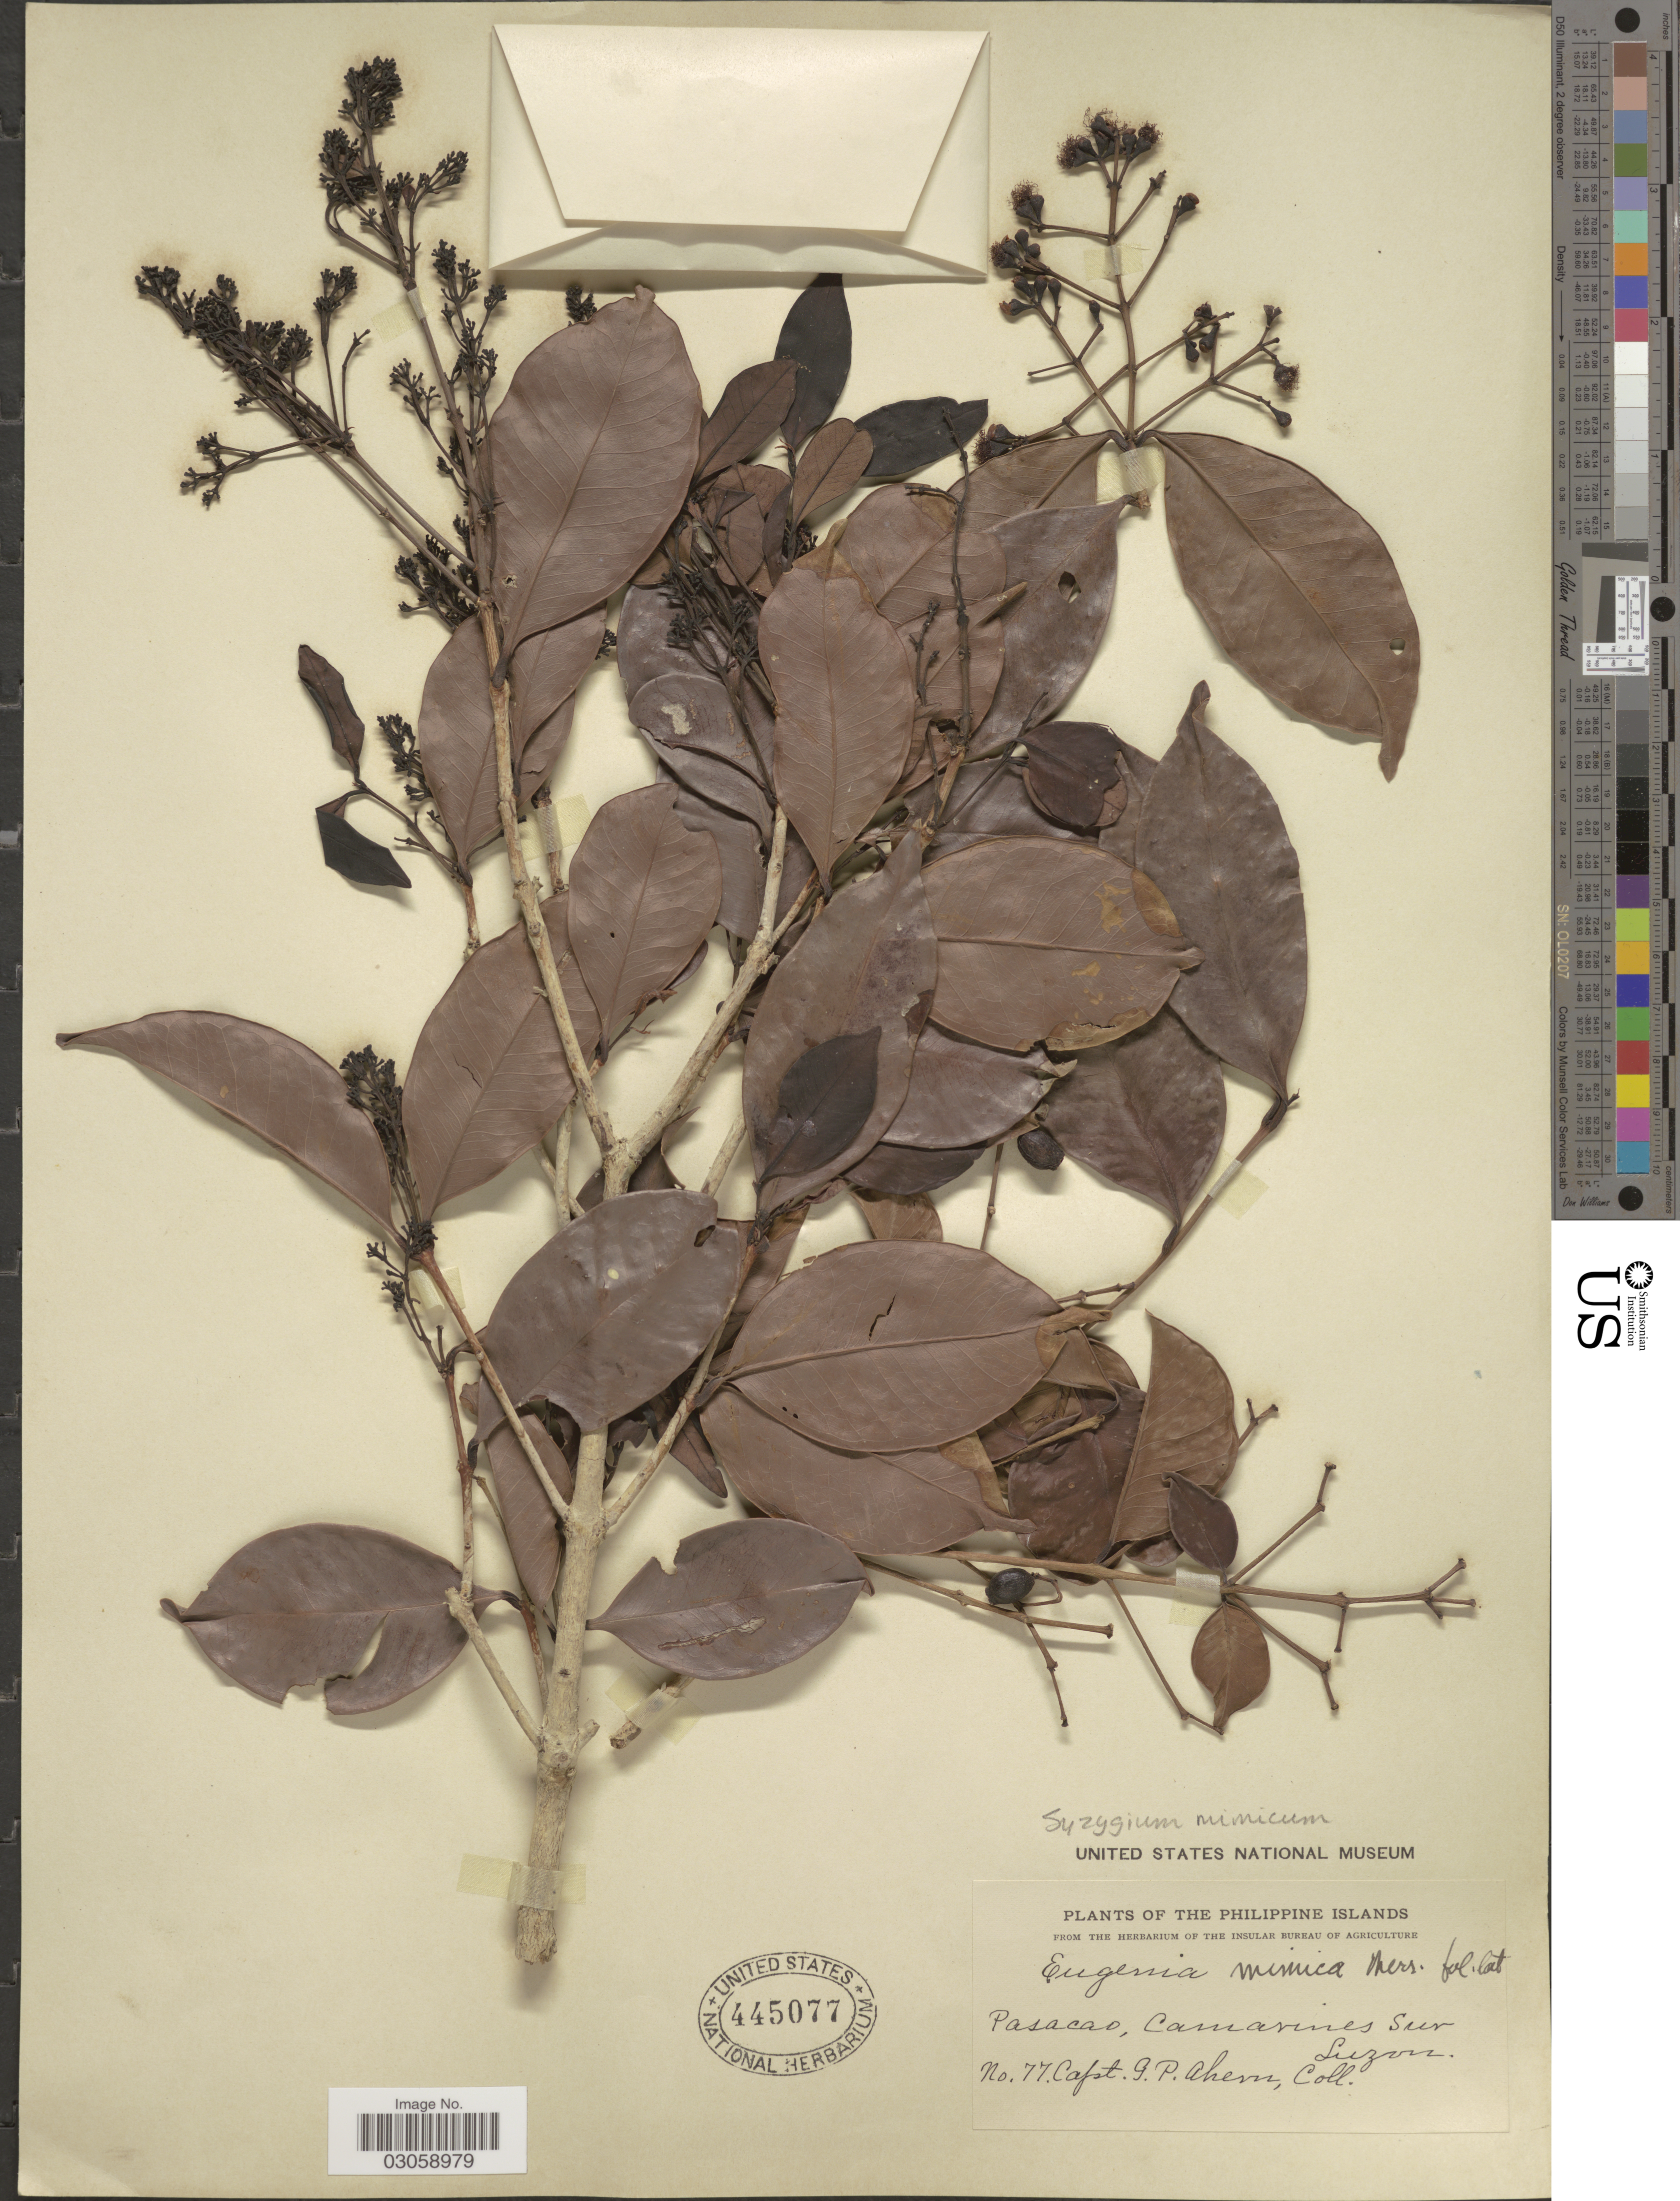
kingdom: Plantae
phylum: Tracheophyta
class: Magnoliopsida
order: Myrtales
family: Myrtaceae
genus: Syzygium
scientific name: Syzygium mimicum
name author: (Merr.) Merr.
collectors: G. Ahern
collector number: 77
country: Philippines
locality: The Philippine Islands, Pasacao, Camarines Sur, Luzon.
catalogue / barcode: US 445077